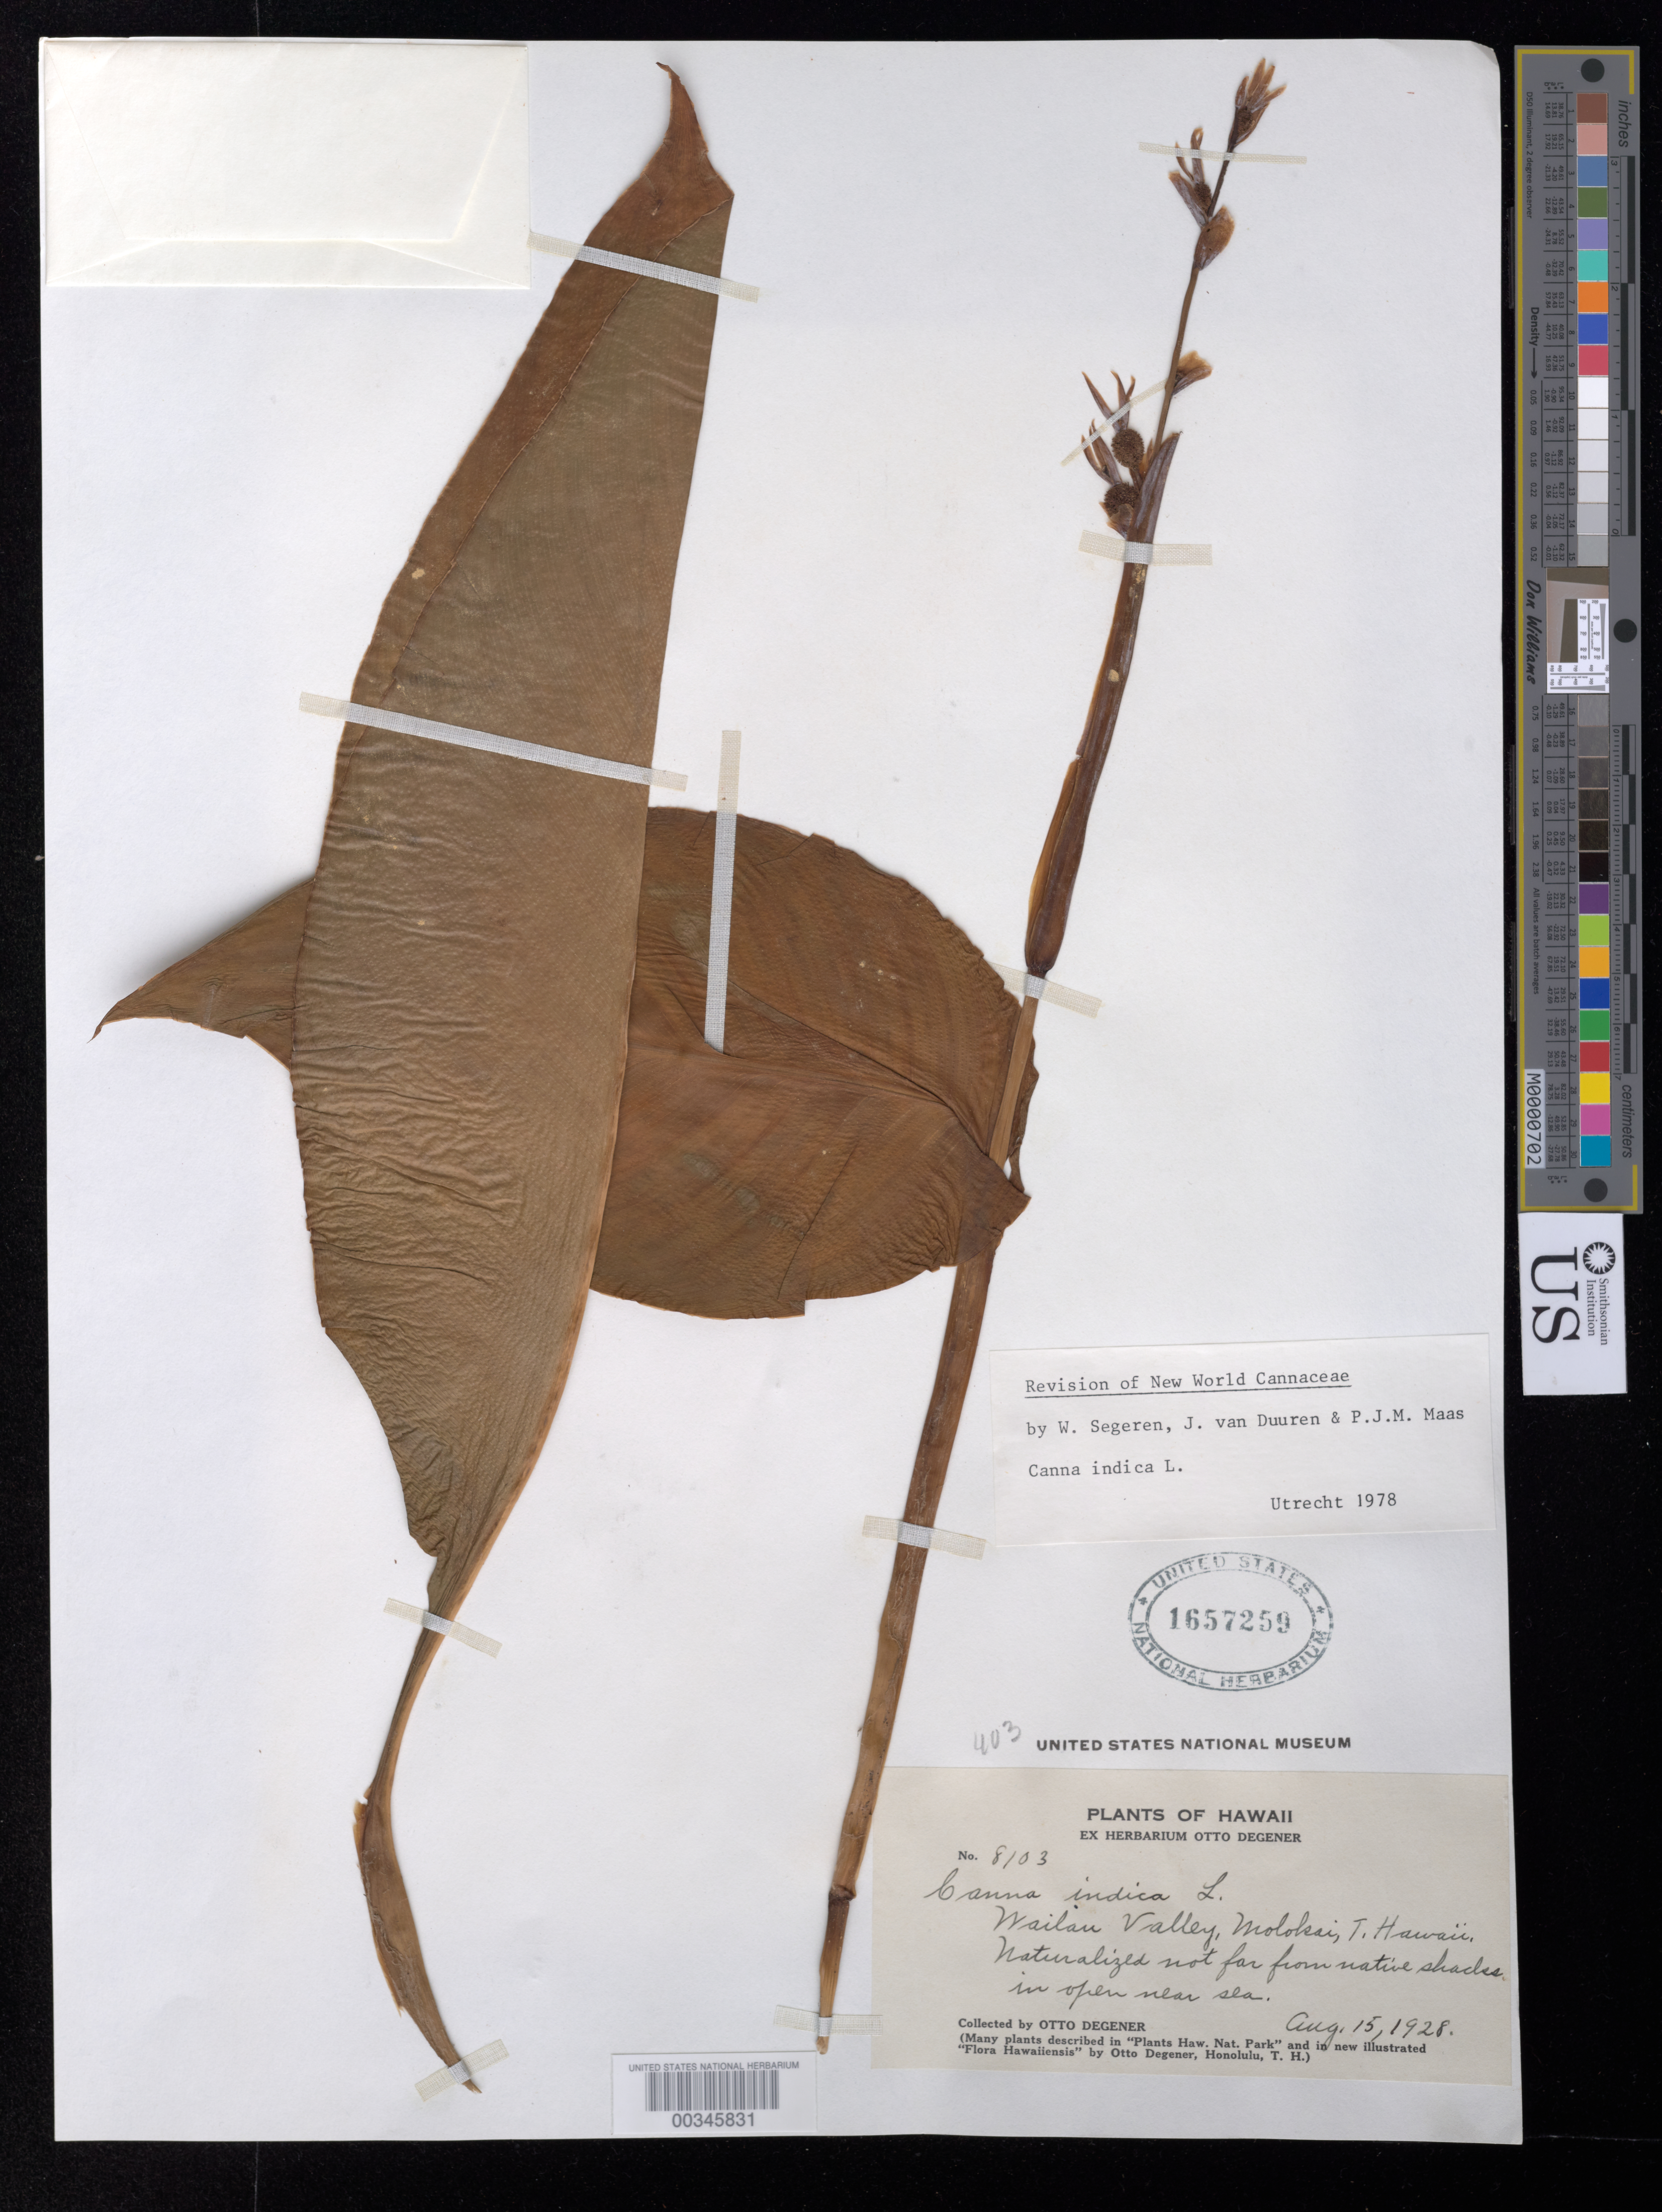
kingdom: Plantae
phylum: Tracheophyta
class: Liliopsida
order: Zingiberales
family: Cannaceae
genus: Canna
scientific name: Canna indica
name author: L.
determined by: Segeren, W.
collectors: O. Degener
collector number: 8103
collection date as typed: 15 Aug 1928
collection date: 1928-08-15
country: United States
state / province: Hawaii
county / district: Maui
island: Moloka'i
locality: Wailau valley, naturalized not far from native shacks in open near sea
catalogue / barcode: US 1657259